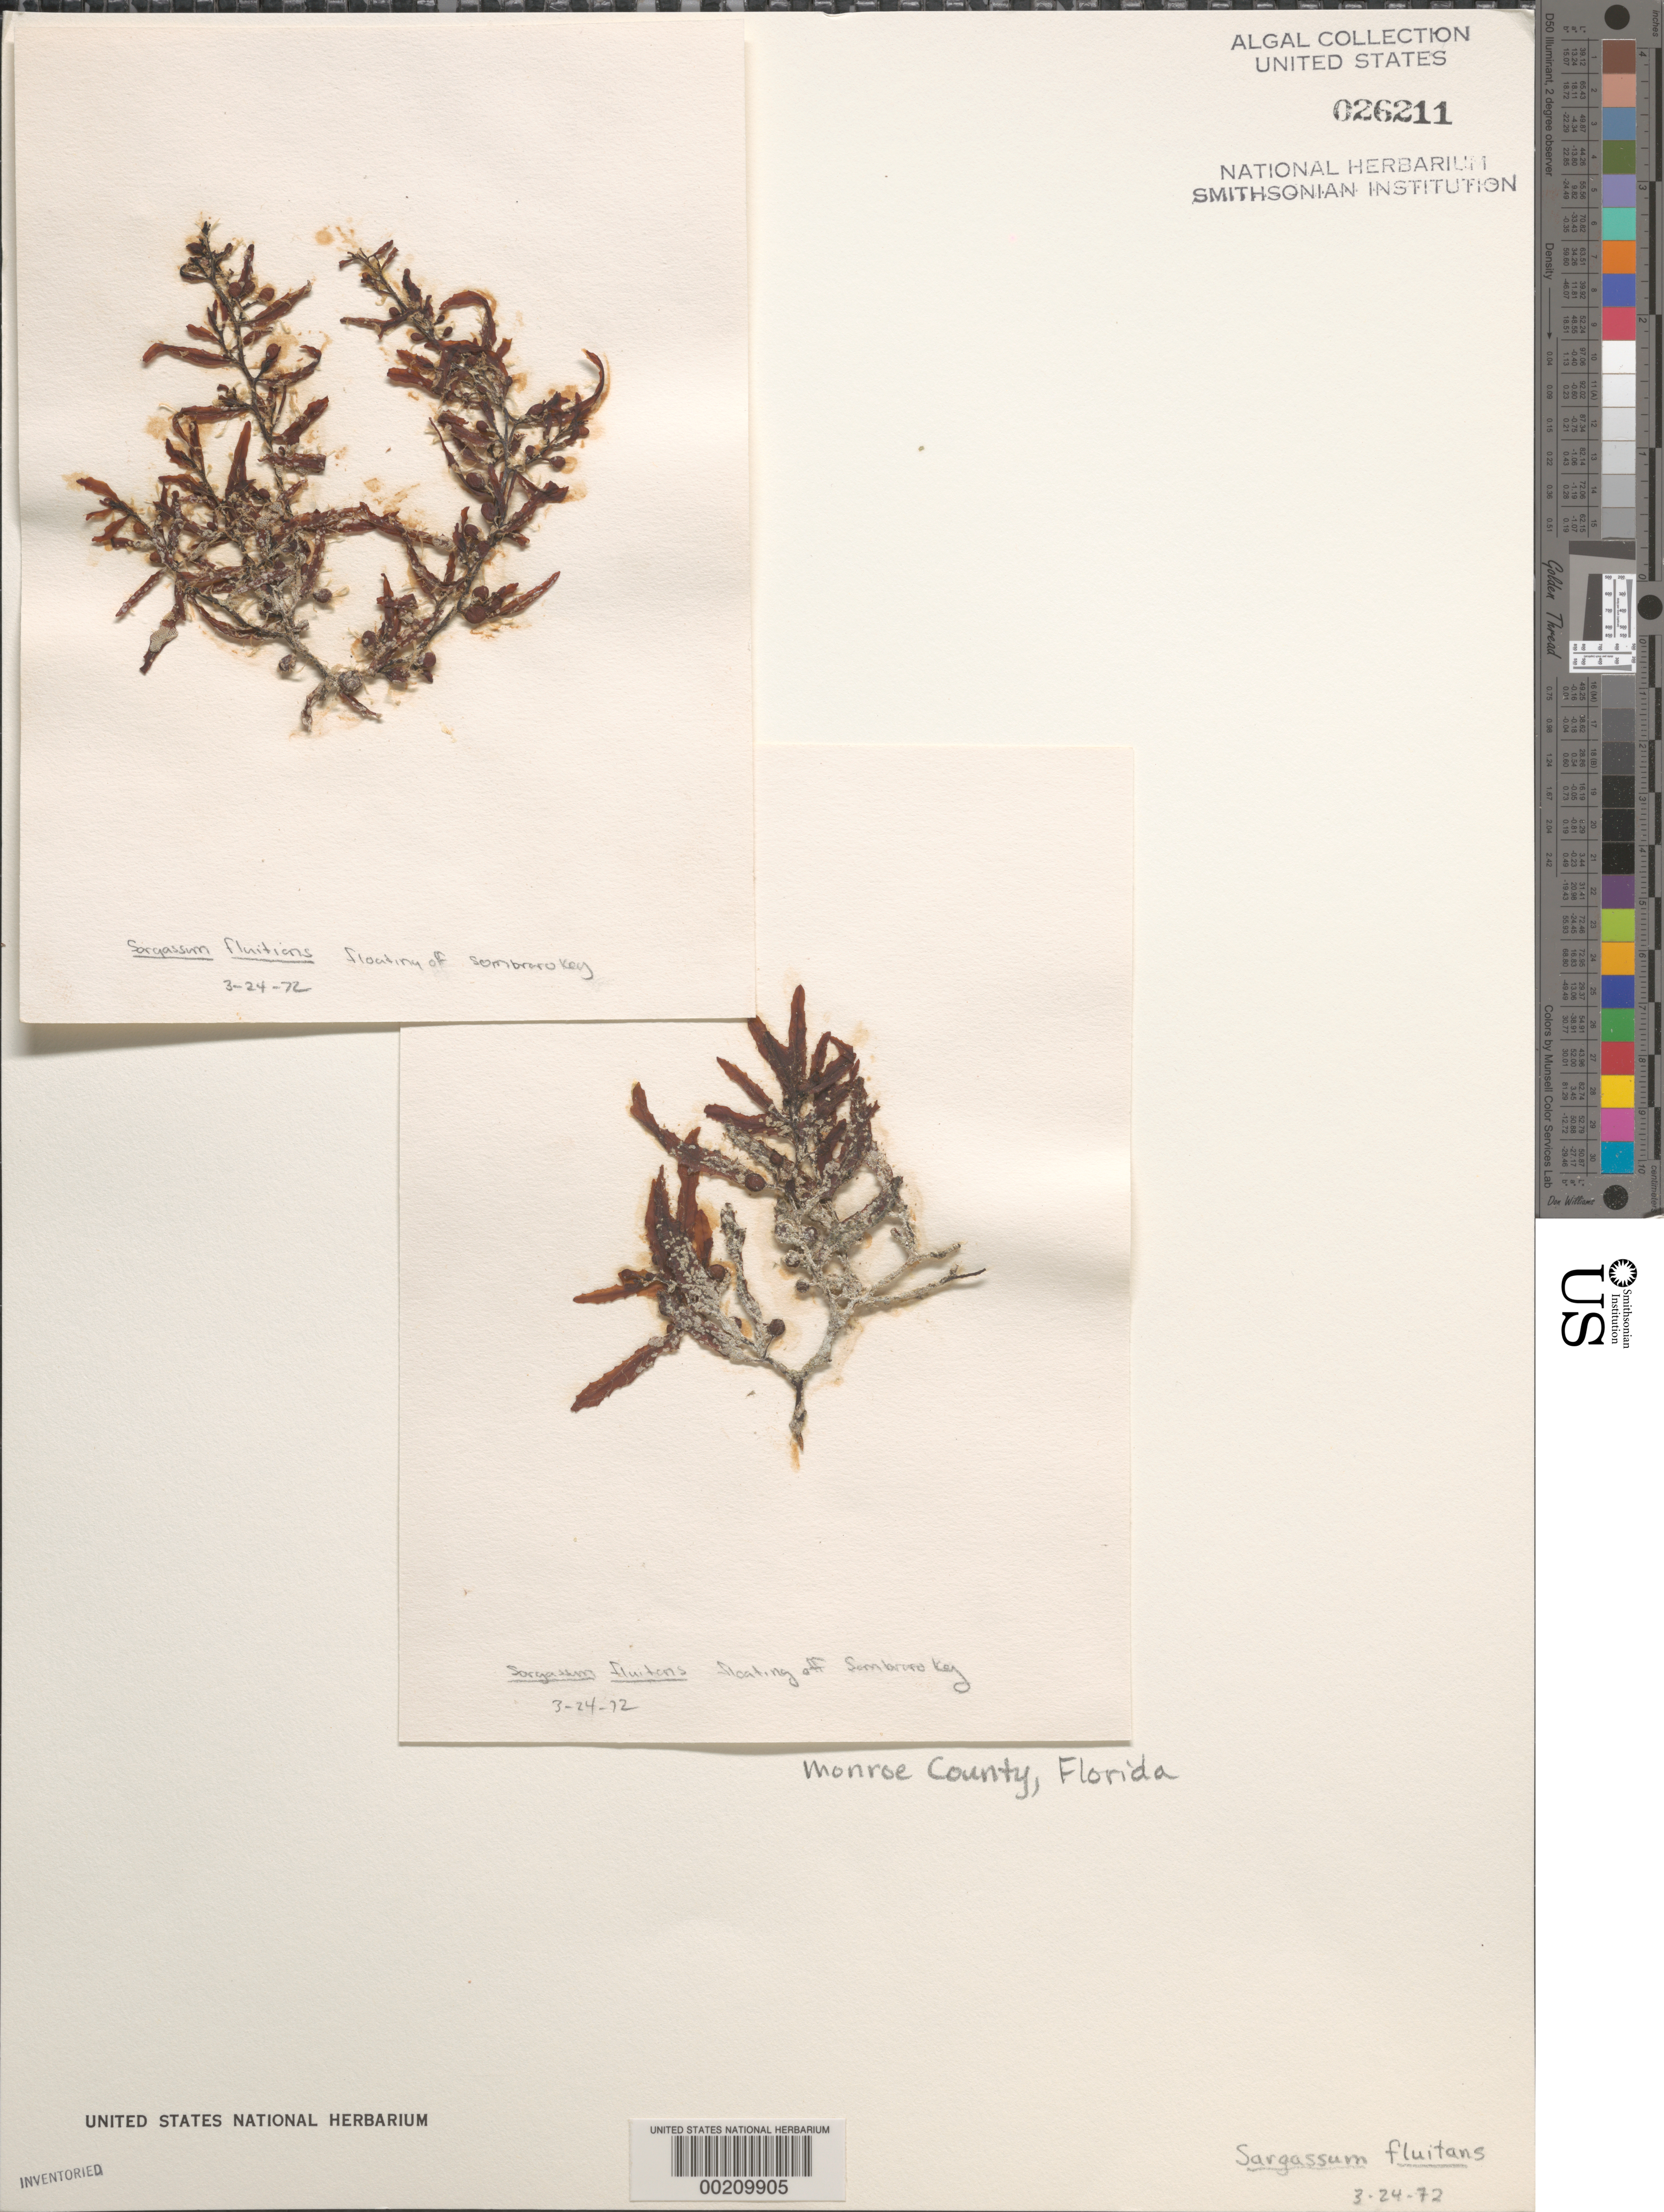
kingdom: Chromista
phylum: Ochrophyta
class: Phaeophyceae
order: Fucales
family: Sargassaceae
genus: Sargassum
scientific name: Sargassum fluitans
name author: (Børgesen) Børgesen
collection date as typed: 24 Mar 1972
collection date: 1972-03-24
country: United States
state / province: Florida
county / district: Monroe County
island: Sombrero Key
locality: Off Sombrero Key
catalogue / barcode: US 26211